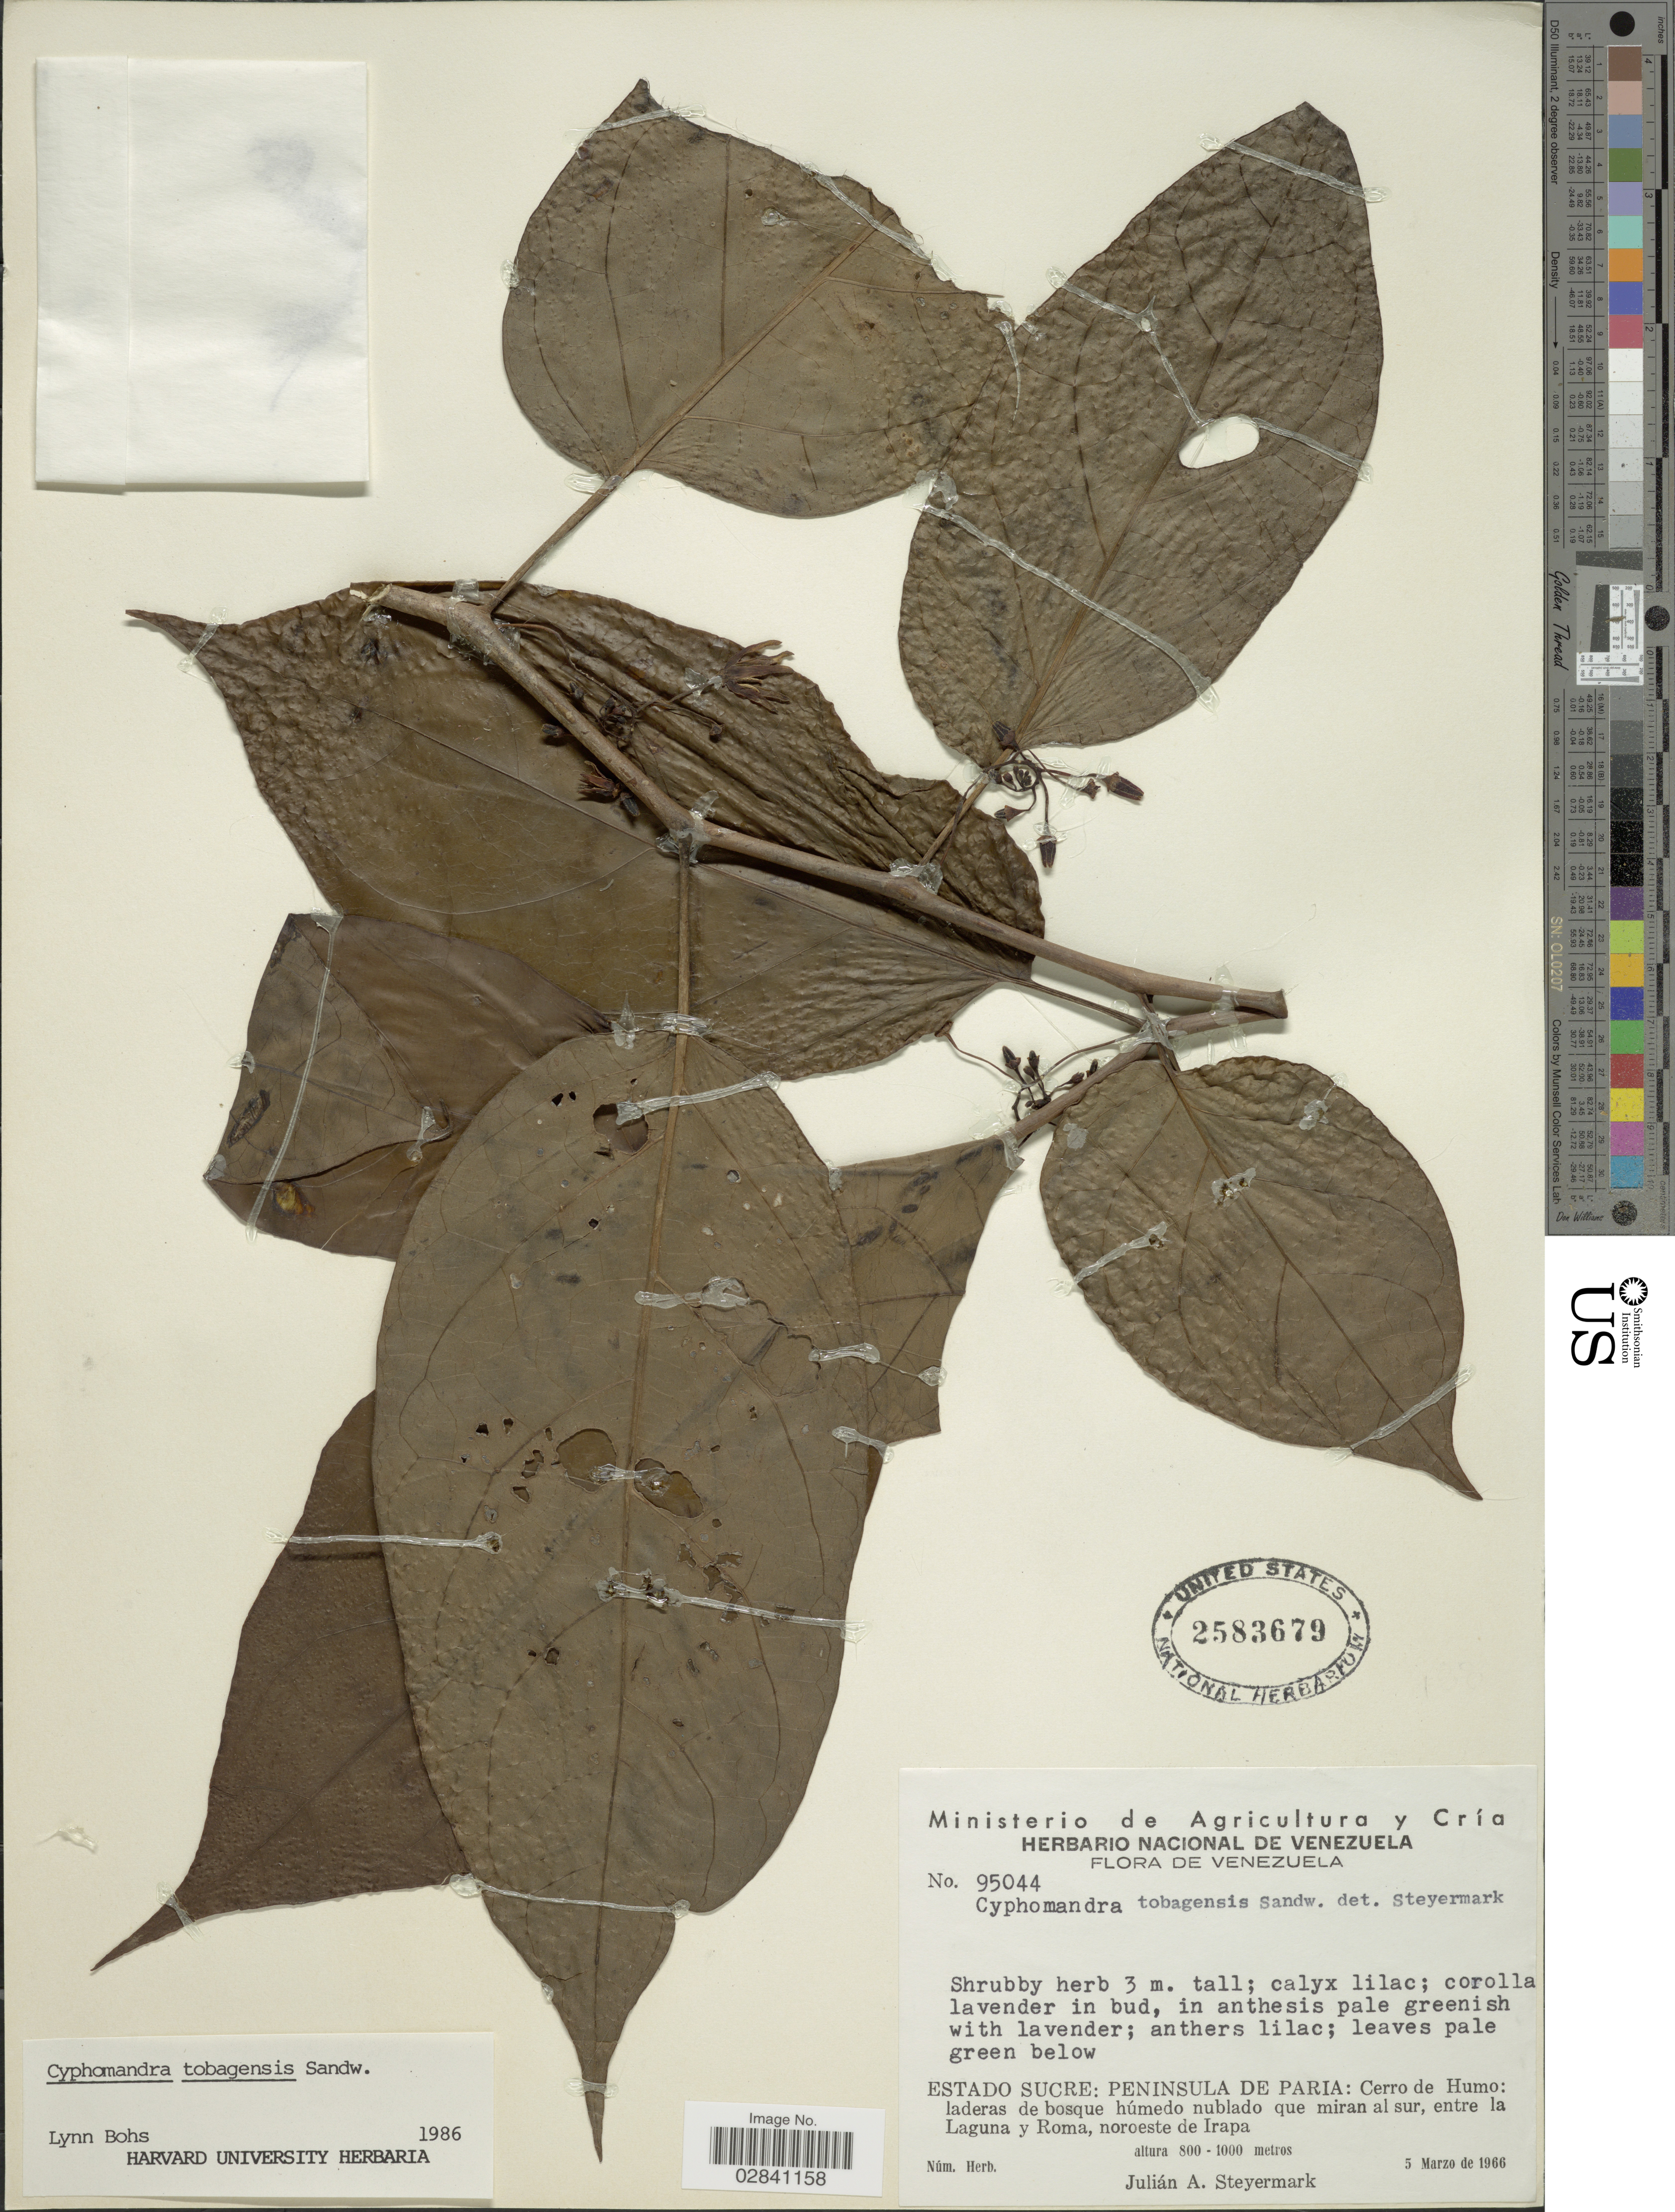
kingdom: Plantae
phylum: Tracheophyta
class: Magnoliopsida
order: Solanales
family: Solanaceae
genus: Cyphomandra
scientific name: Cyphomandra tobagensis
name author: Sandwith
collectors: J. Steyermark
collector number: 95044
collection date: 1966-03-05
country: Venezuela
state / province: Sucre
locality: Peninsula de Paria: Cerro de Humo: laderas de bosque húmedo nublado que miran al sur, entre la Laguna y Roma, noroeste de Irapa.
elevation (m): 800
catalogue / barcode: US 2583679